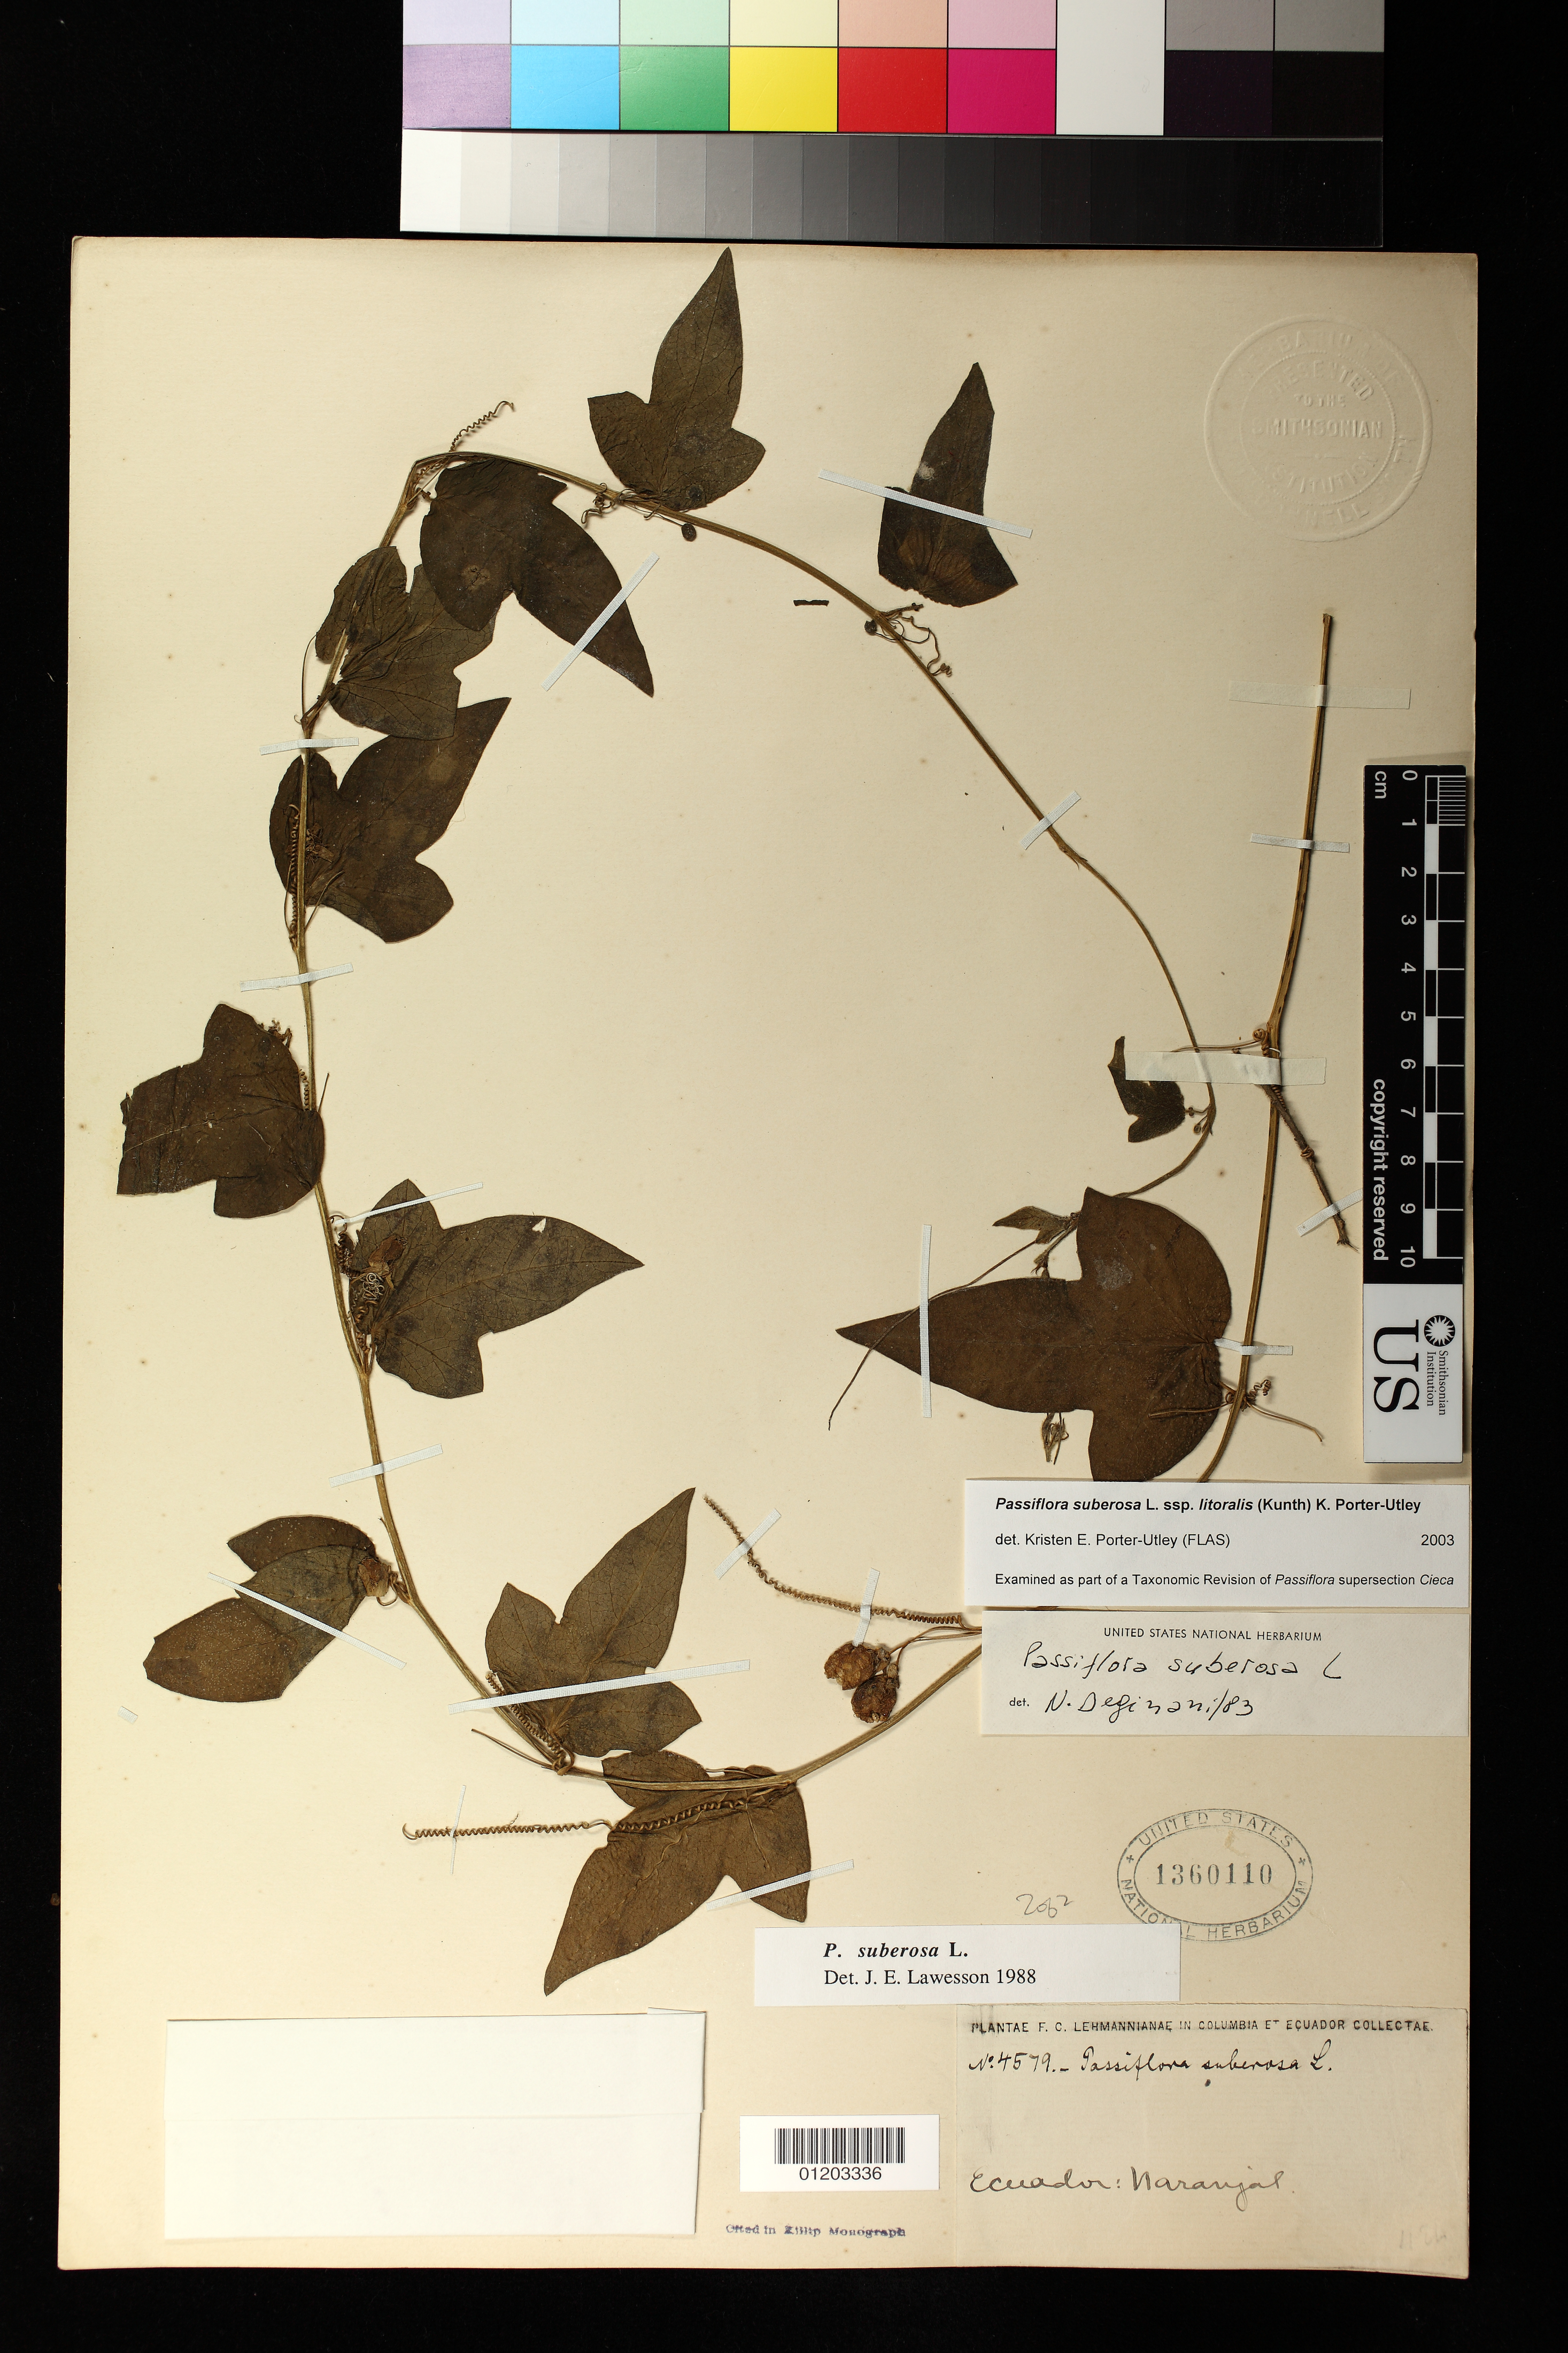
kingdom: Plantae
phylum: Tracheophyta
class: Magnoliopsida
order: Malpighiales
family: Passifloraceae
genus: Passiflora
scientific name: Passiflora suberosa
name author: L.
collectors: F. C. Lehmann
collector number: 4579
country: Ecuador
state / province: Guayas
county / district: Naranjal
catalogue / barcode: US 1360110